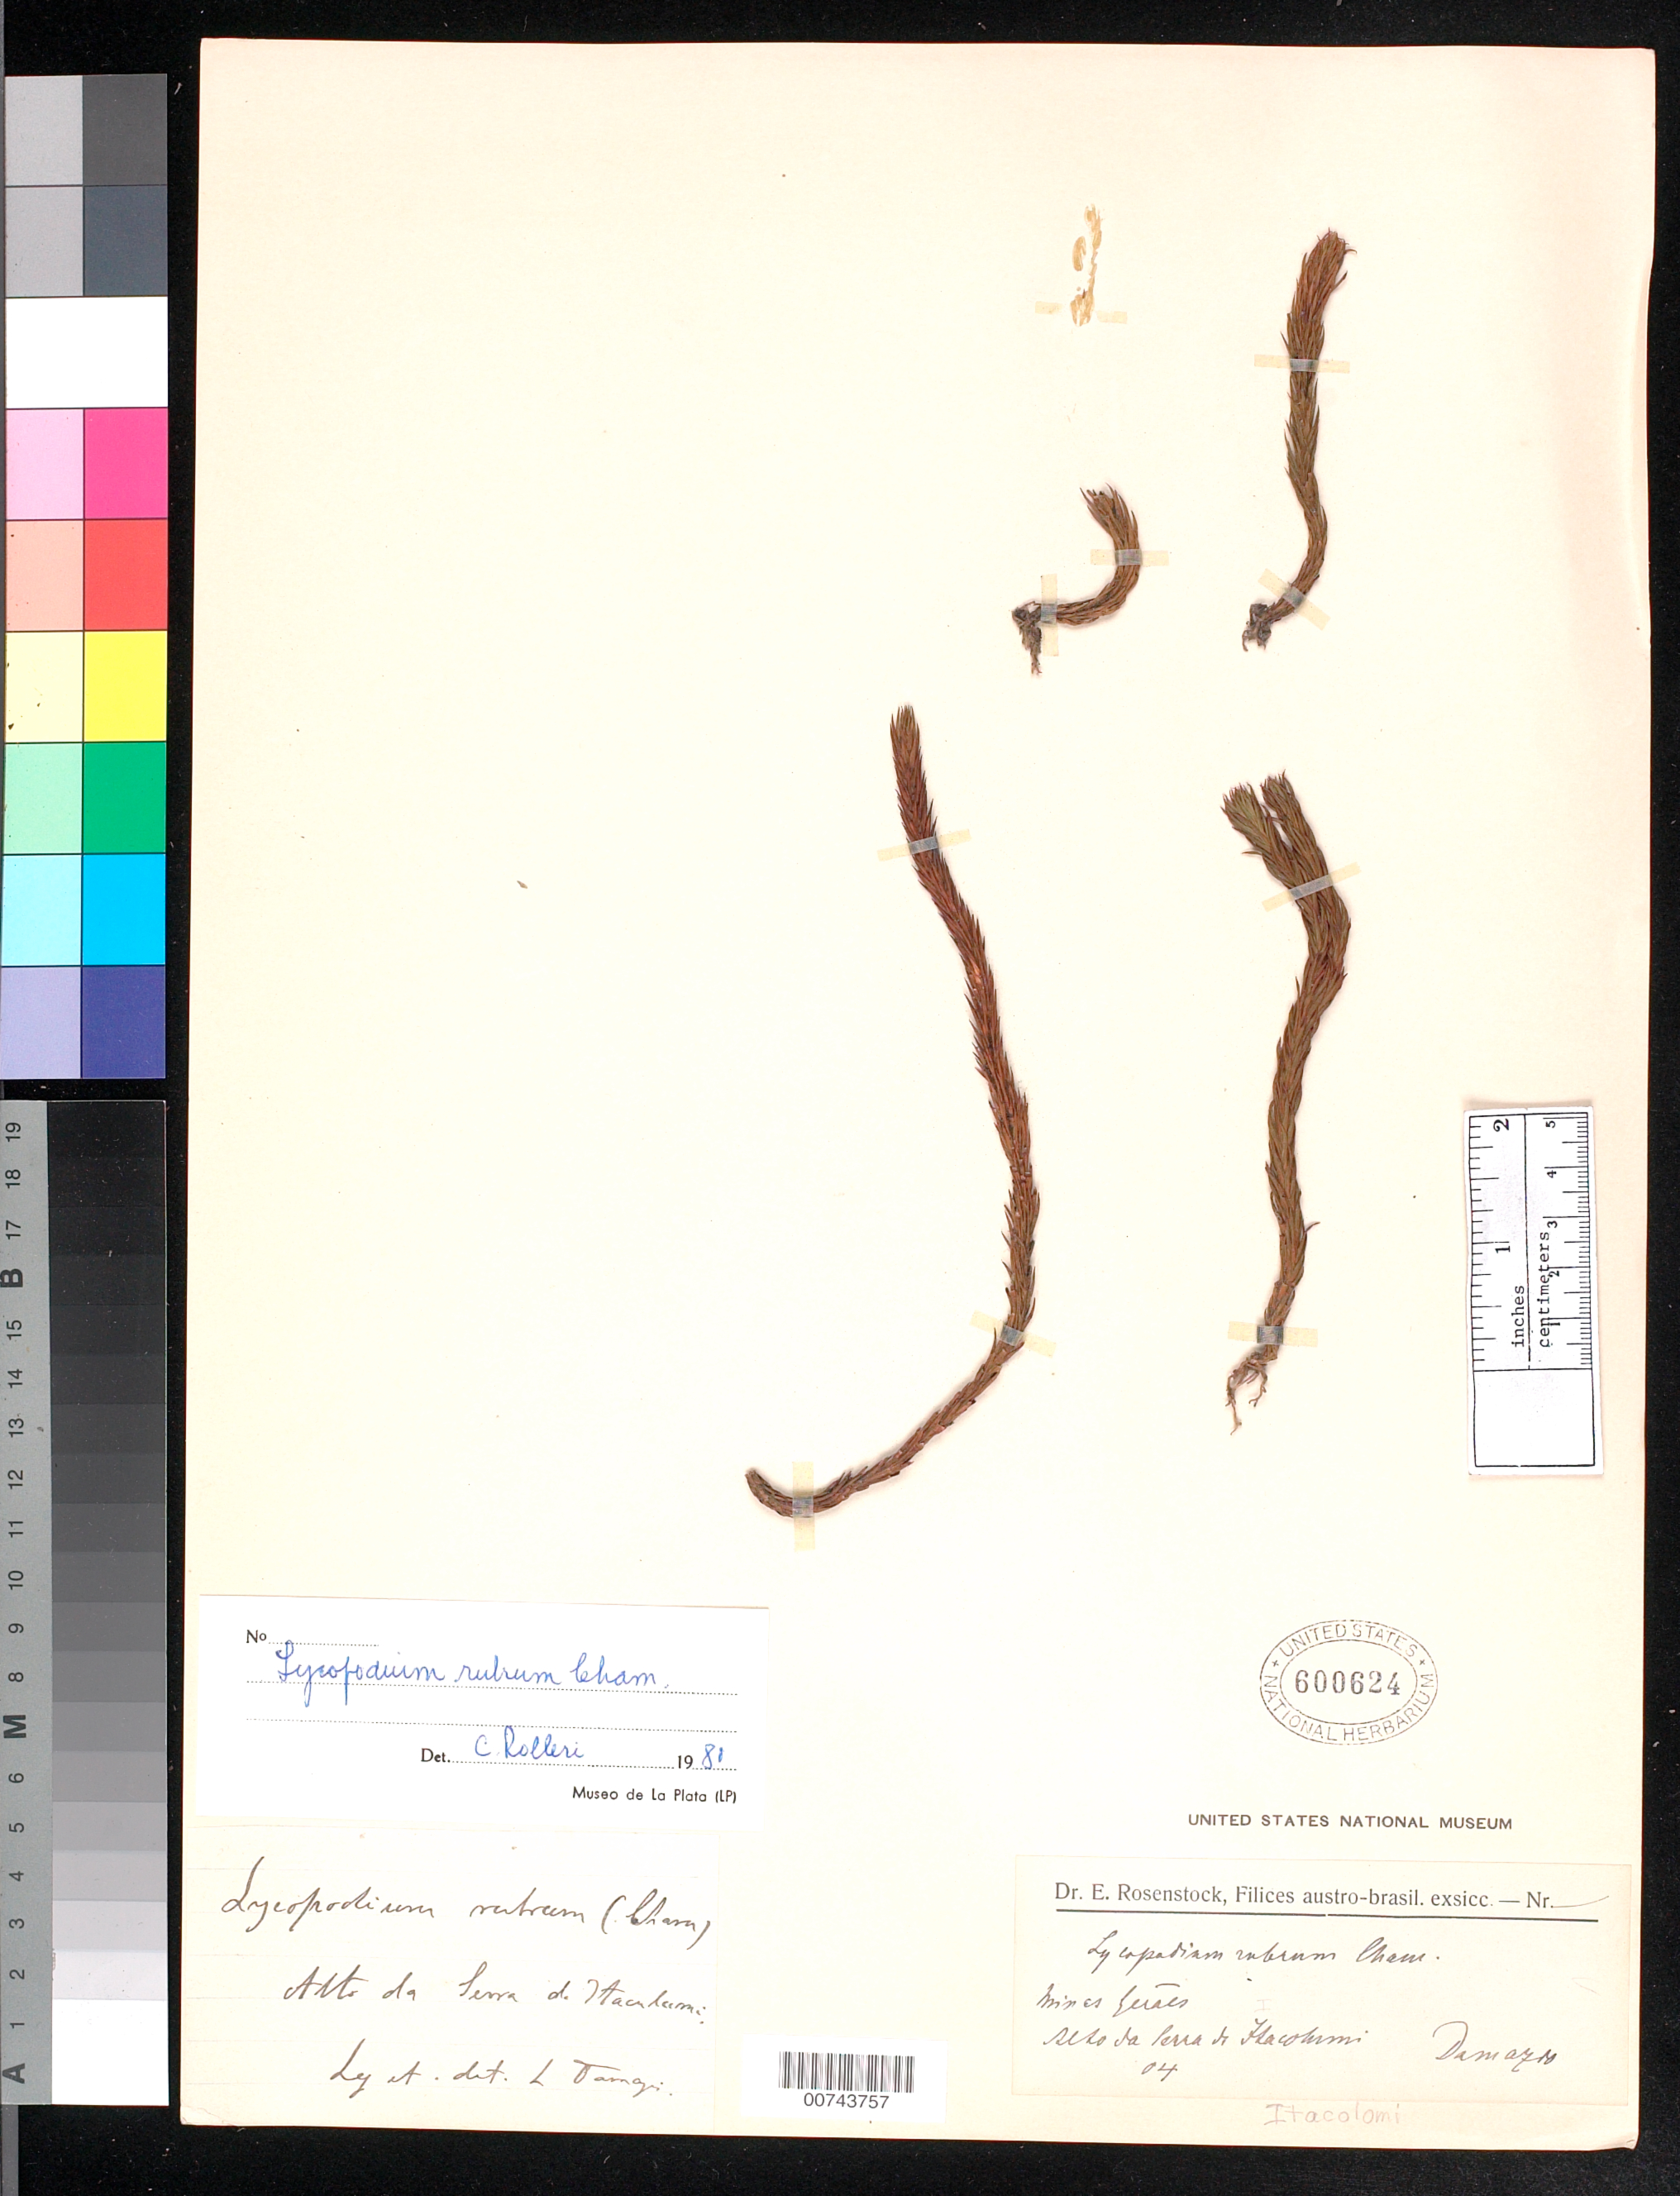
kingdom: Plantae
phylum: Tracheophyta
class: Lycopodiopsida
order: Lycopodiales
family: Lycopodiaceae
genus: Phlegmariurus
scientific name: Phlegmariurus ruber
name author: (Schltdl. & Cham.) B. Øllg.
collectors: L. Damazio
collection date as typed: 1904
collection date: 1904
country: Brazil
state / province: Minas Gerais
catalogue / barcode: US 600624